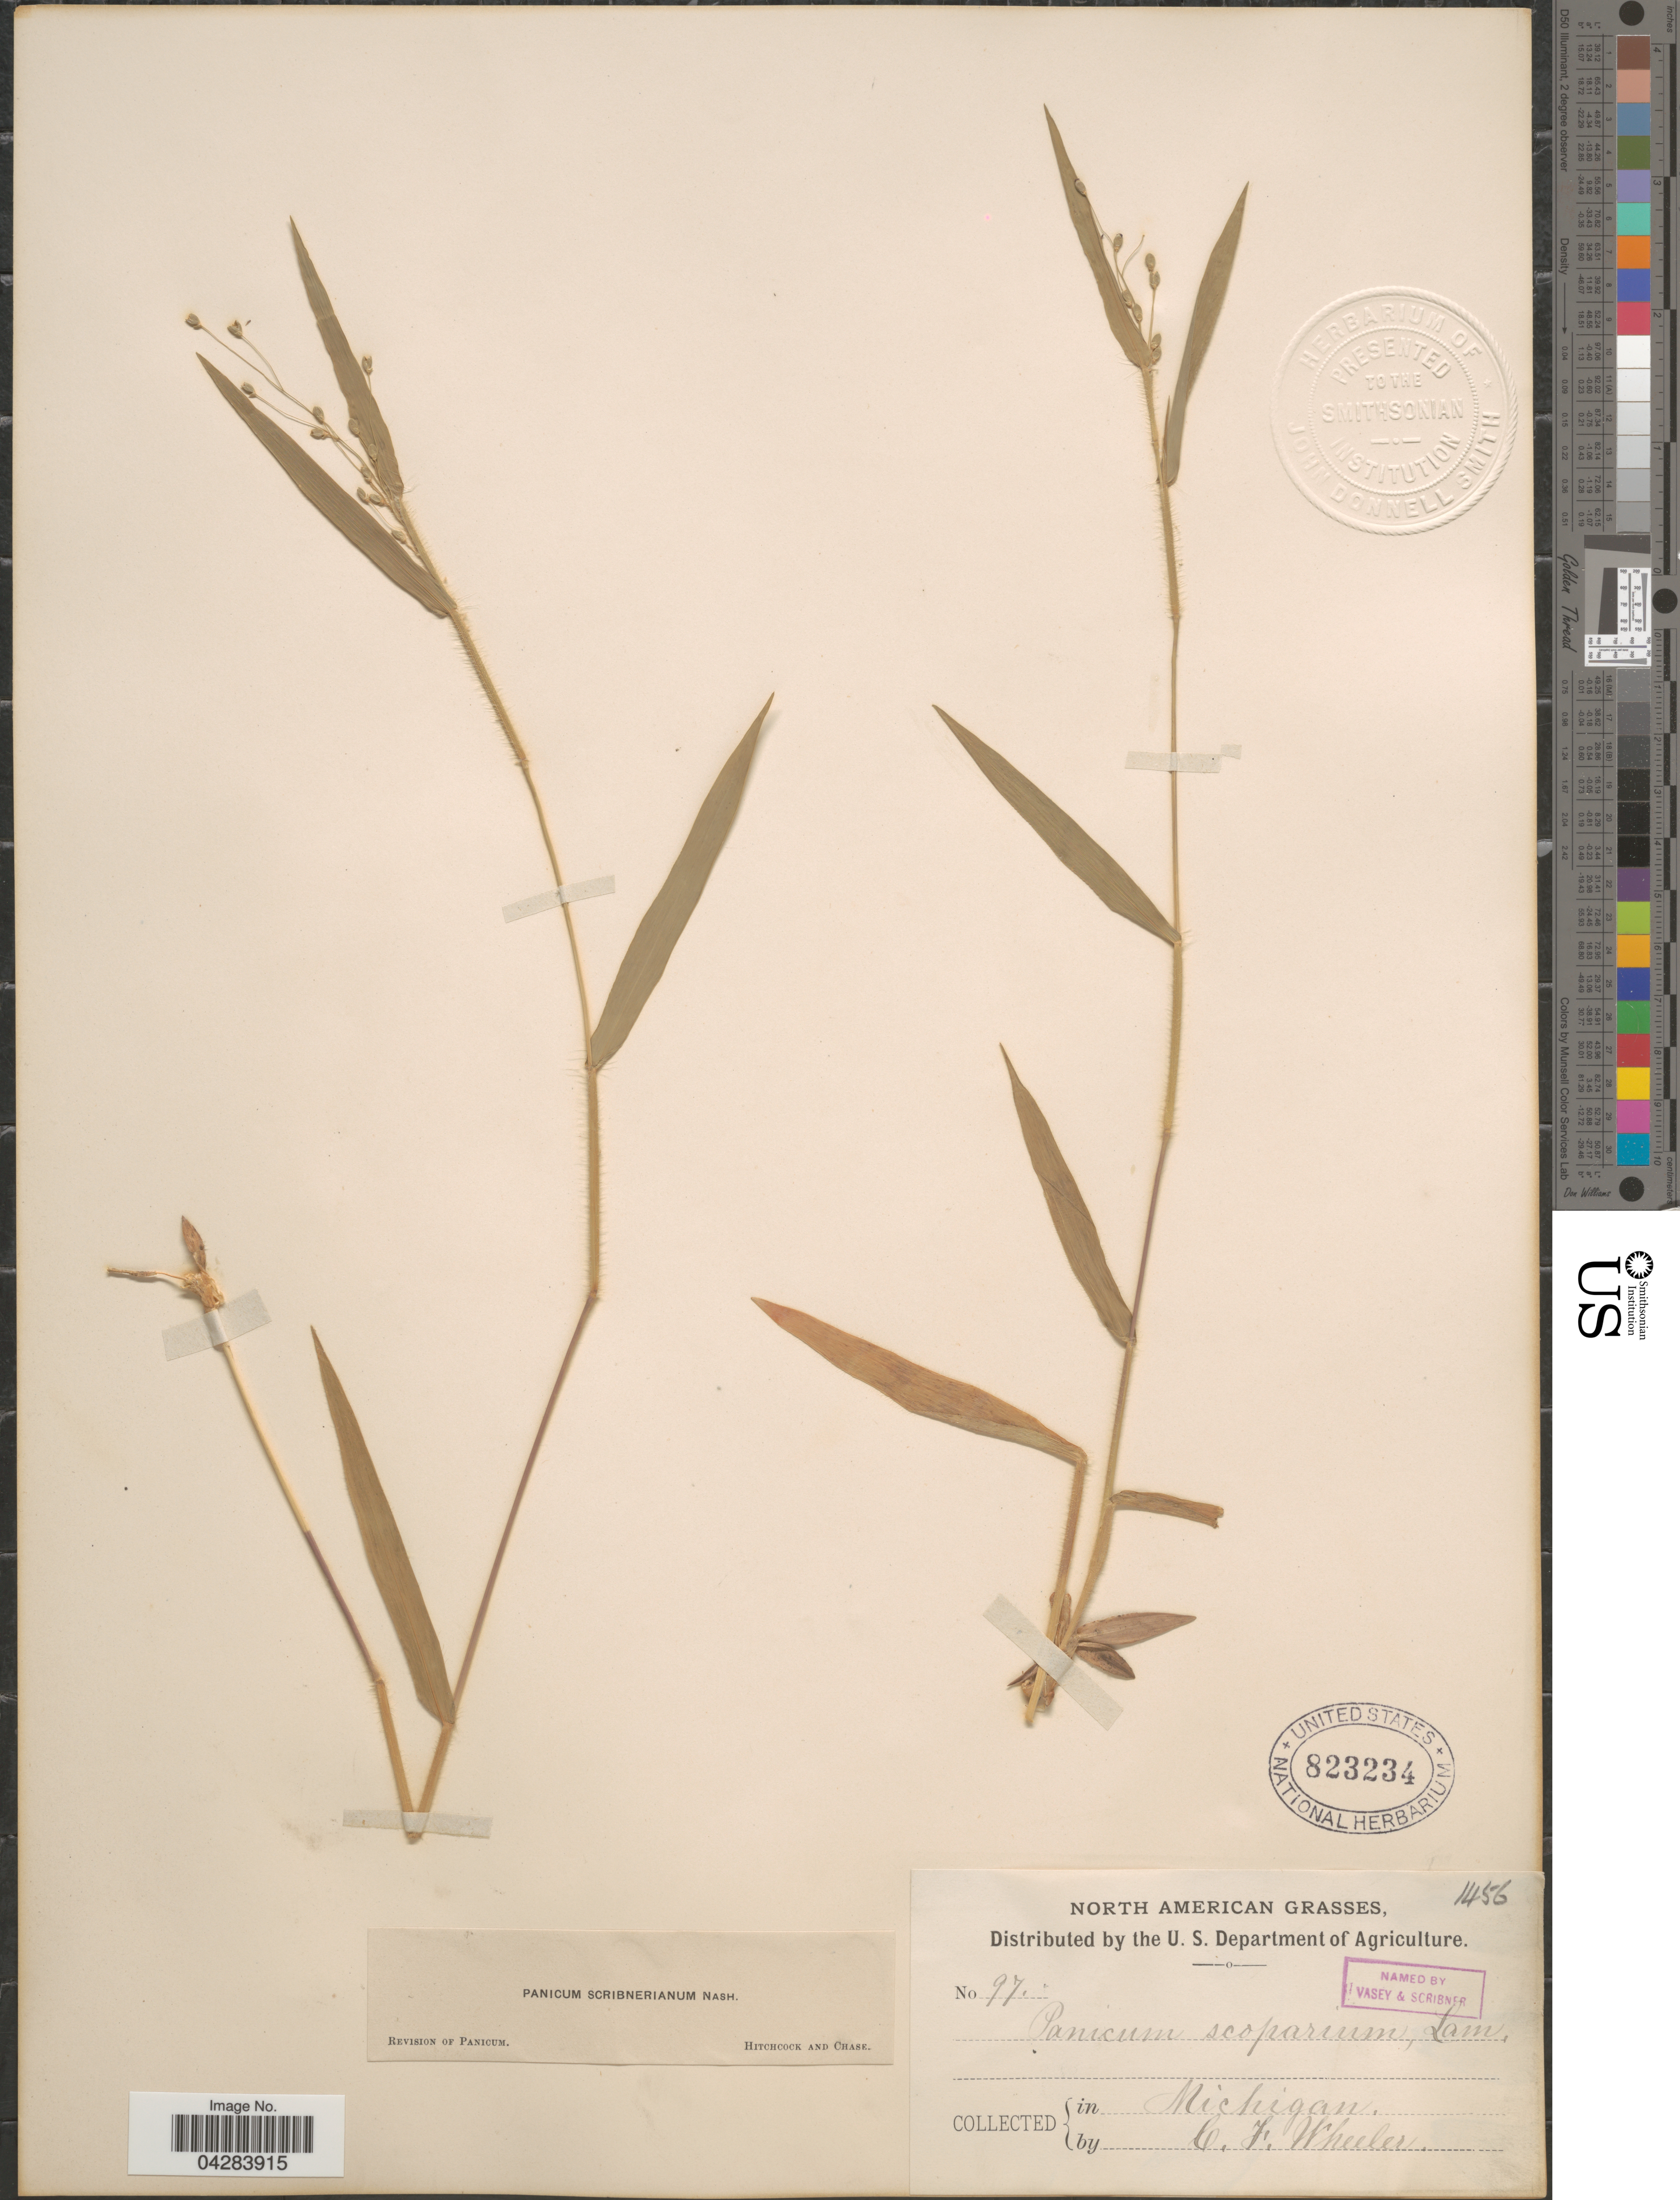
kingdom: Plantae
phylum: Tracheophyta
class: Liliopsida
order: Poales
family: Poaceae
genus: Dichanthelium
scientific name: Dichanthelium oligosanthes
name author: (Schult.) Gould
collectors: C. Wheeler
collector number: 97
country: United States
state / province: Michigan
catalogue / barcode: US 823234